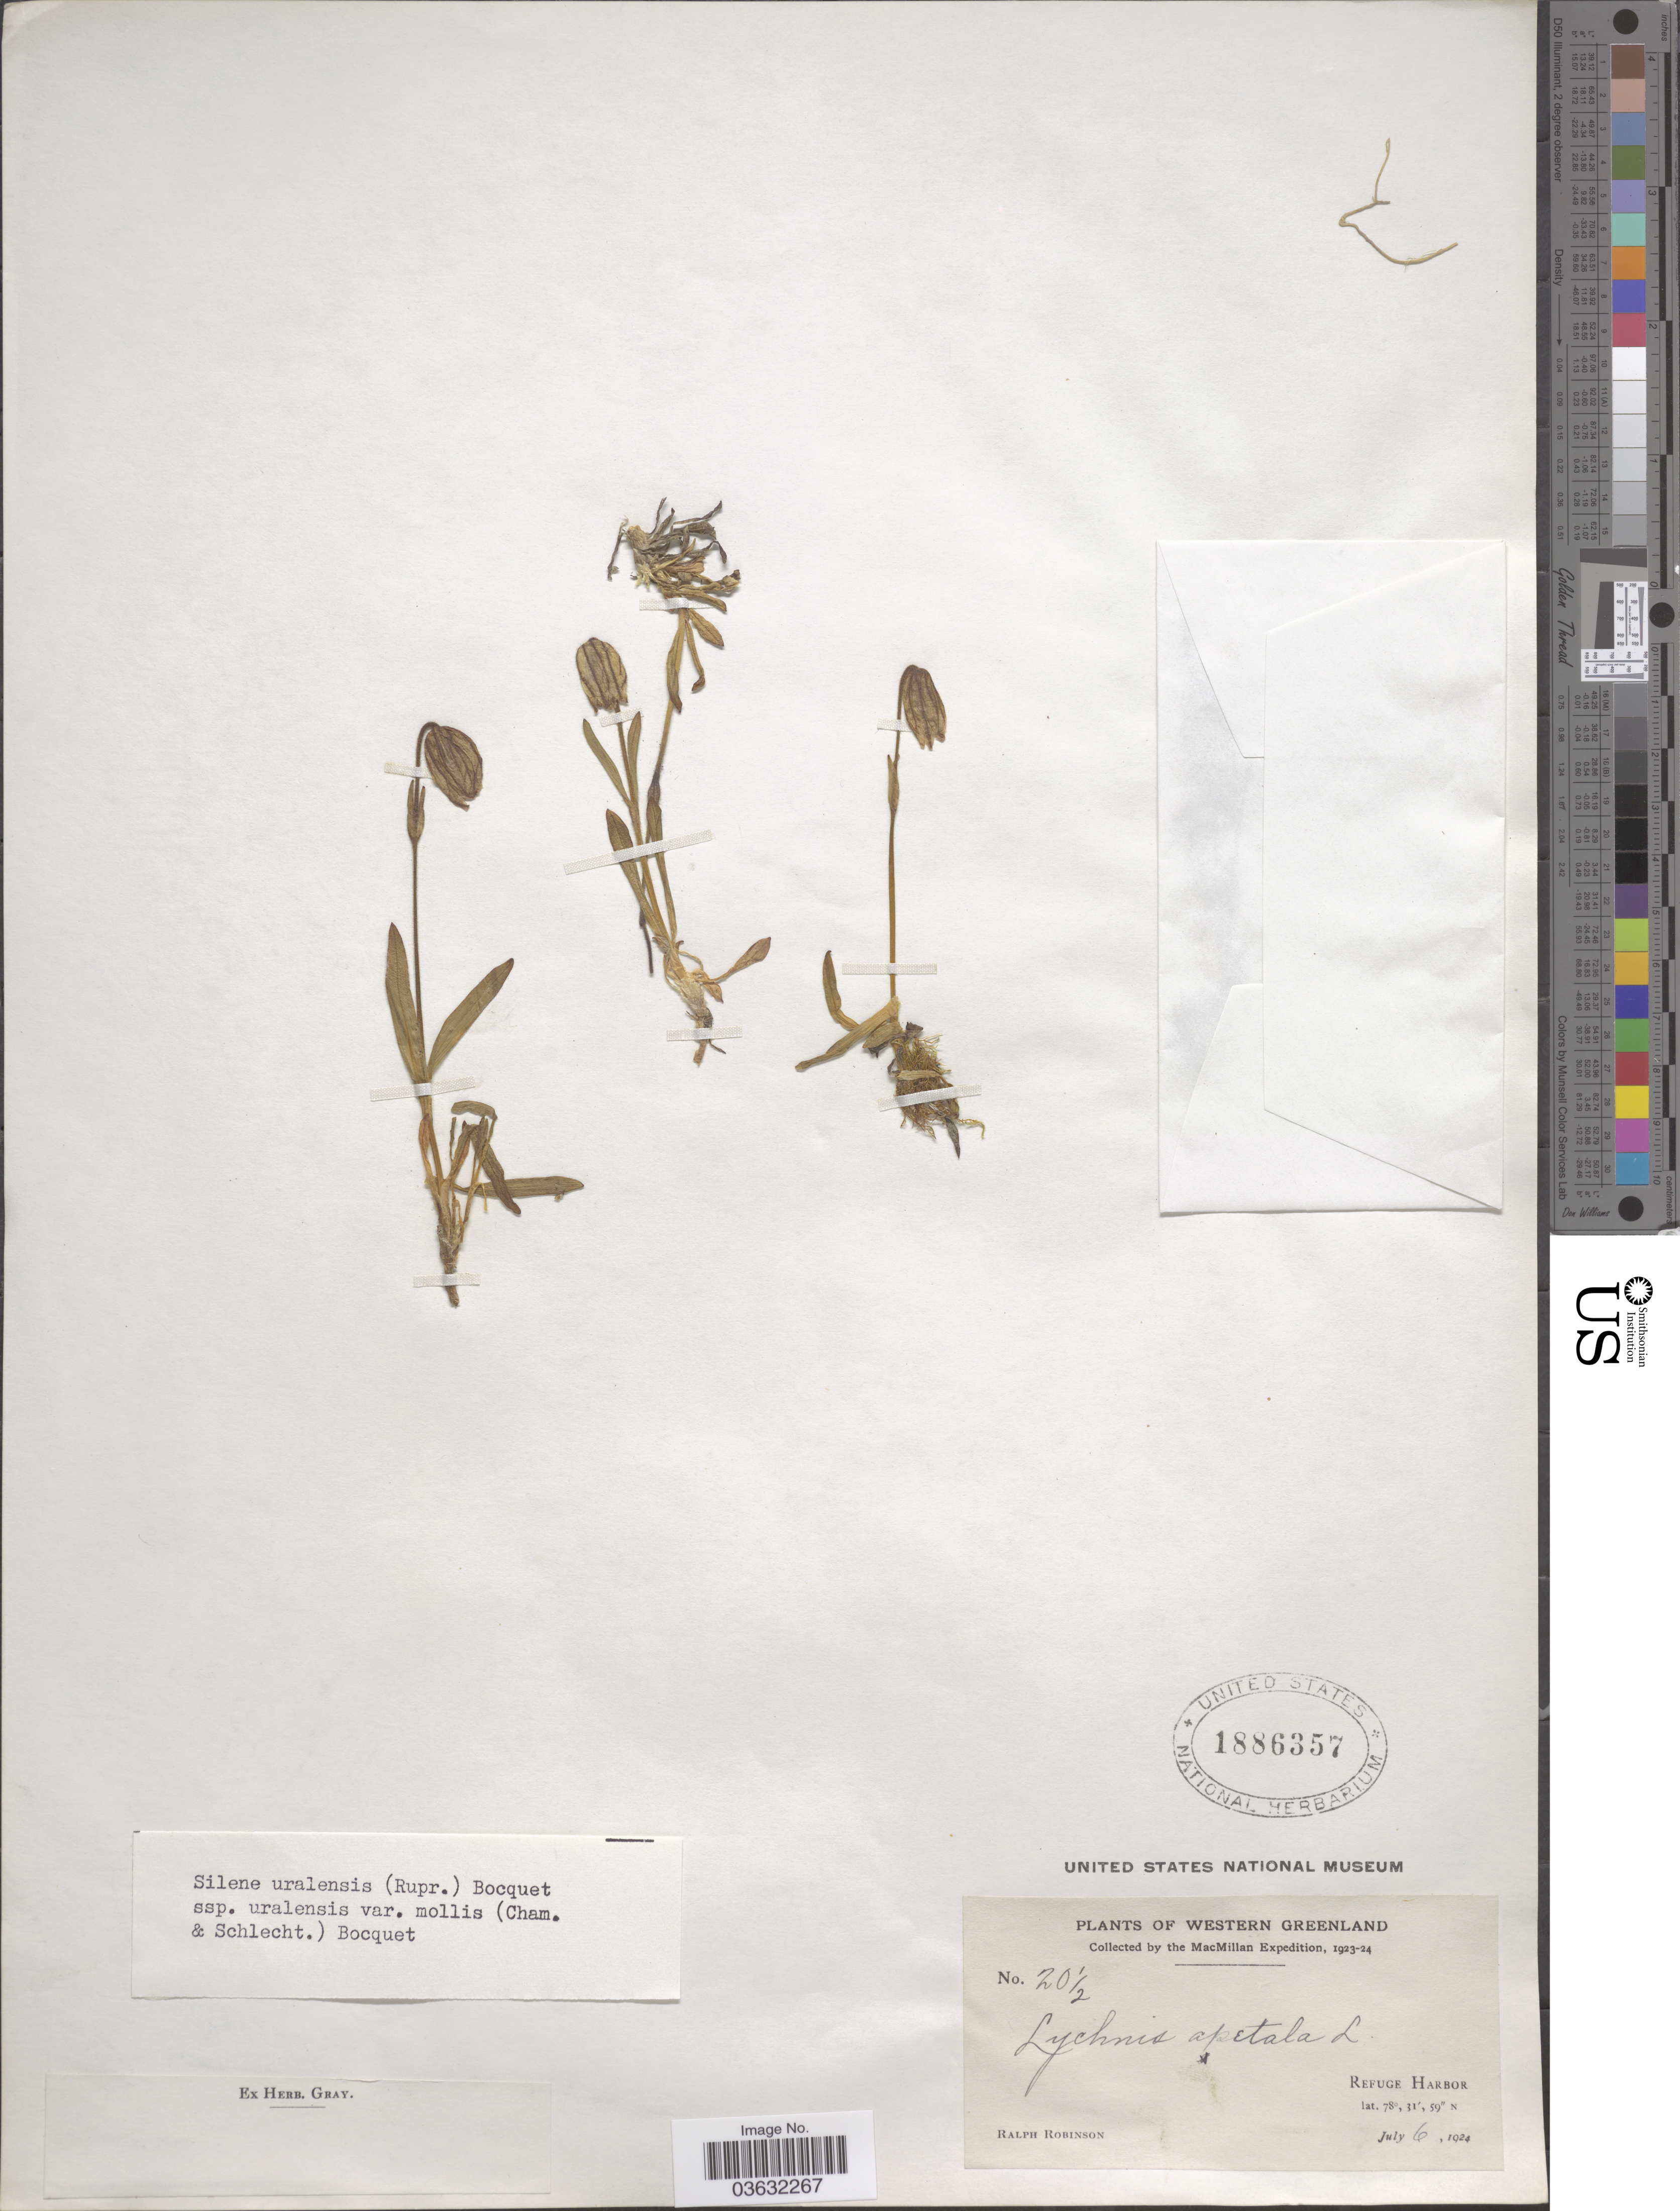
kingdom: Plantae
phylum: Tracheophyta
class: Magnoliopsida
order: Caryophyllales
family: Caryophyllaceae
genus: Silene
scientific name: Silene uralensis var. mollis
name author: (Cham. & Schltdl.) Bocquet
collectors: R. Robinson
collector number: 20½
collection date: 1924-07-06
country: Greenland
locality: Western Greenland. Refuge Harbor.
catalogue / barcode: US 1886357